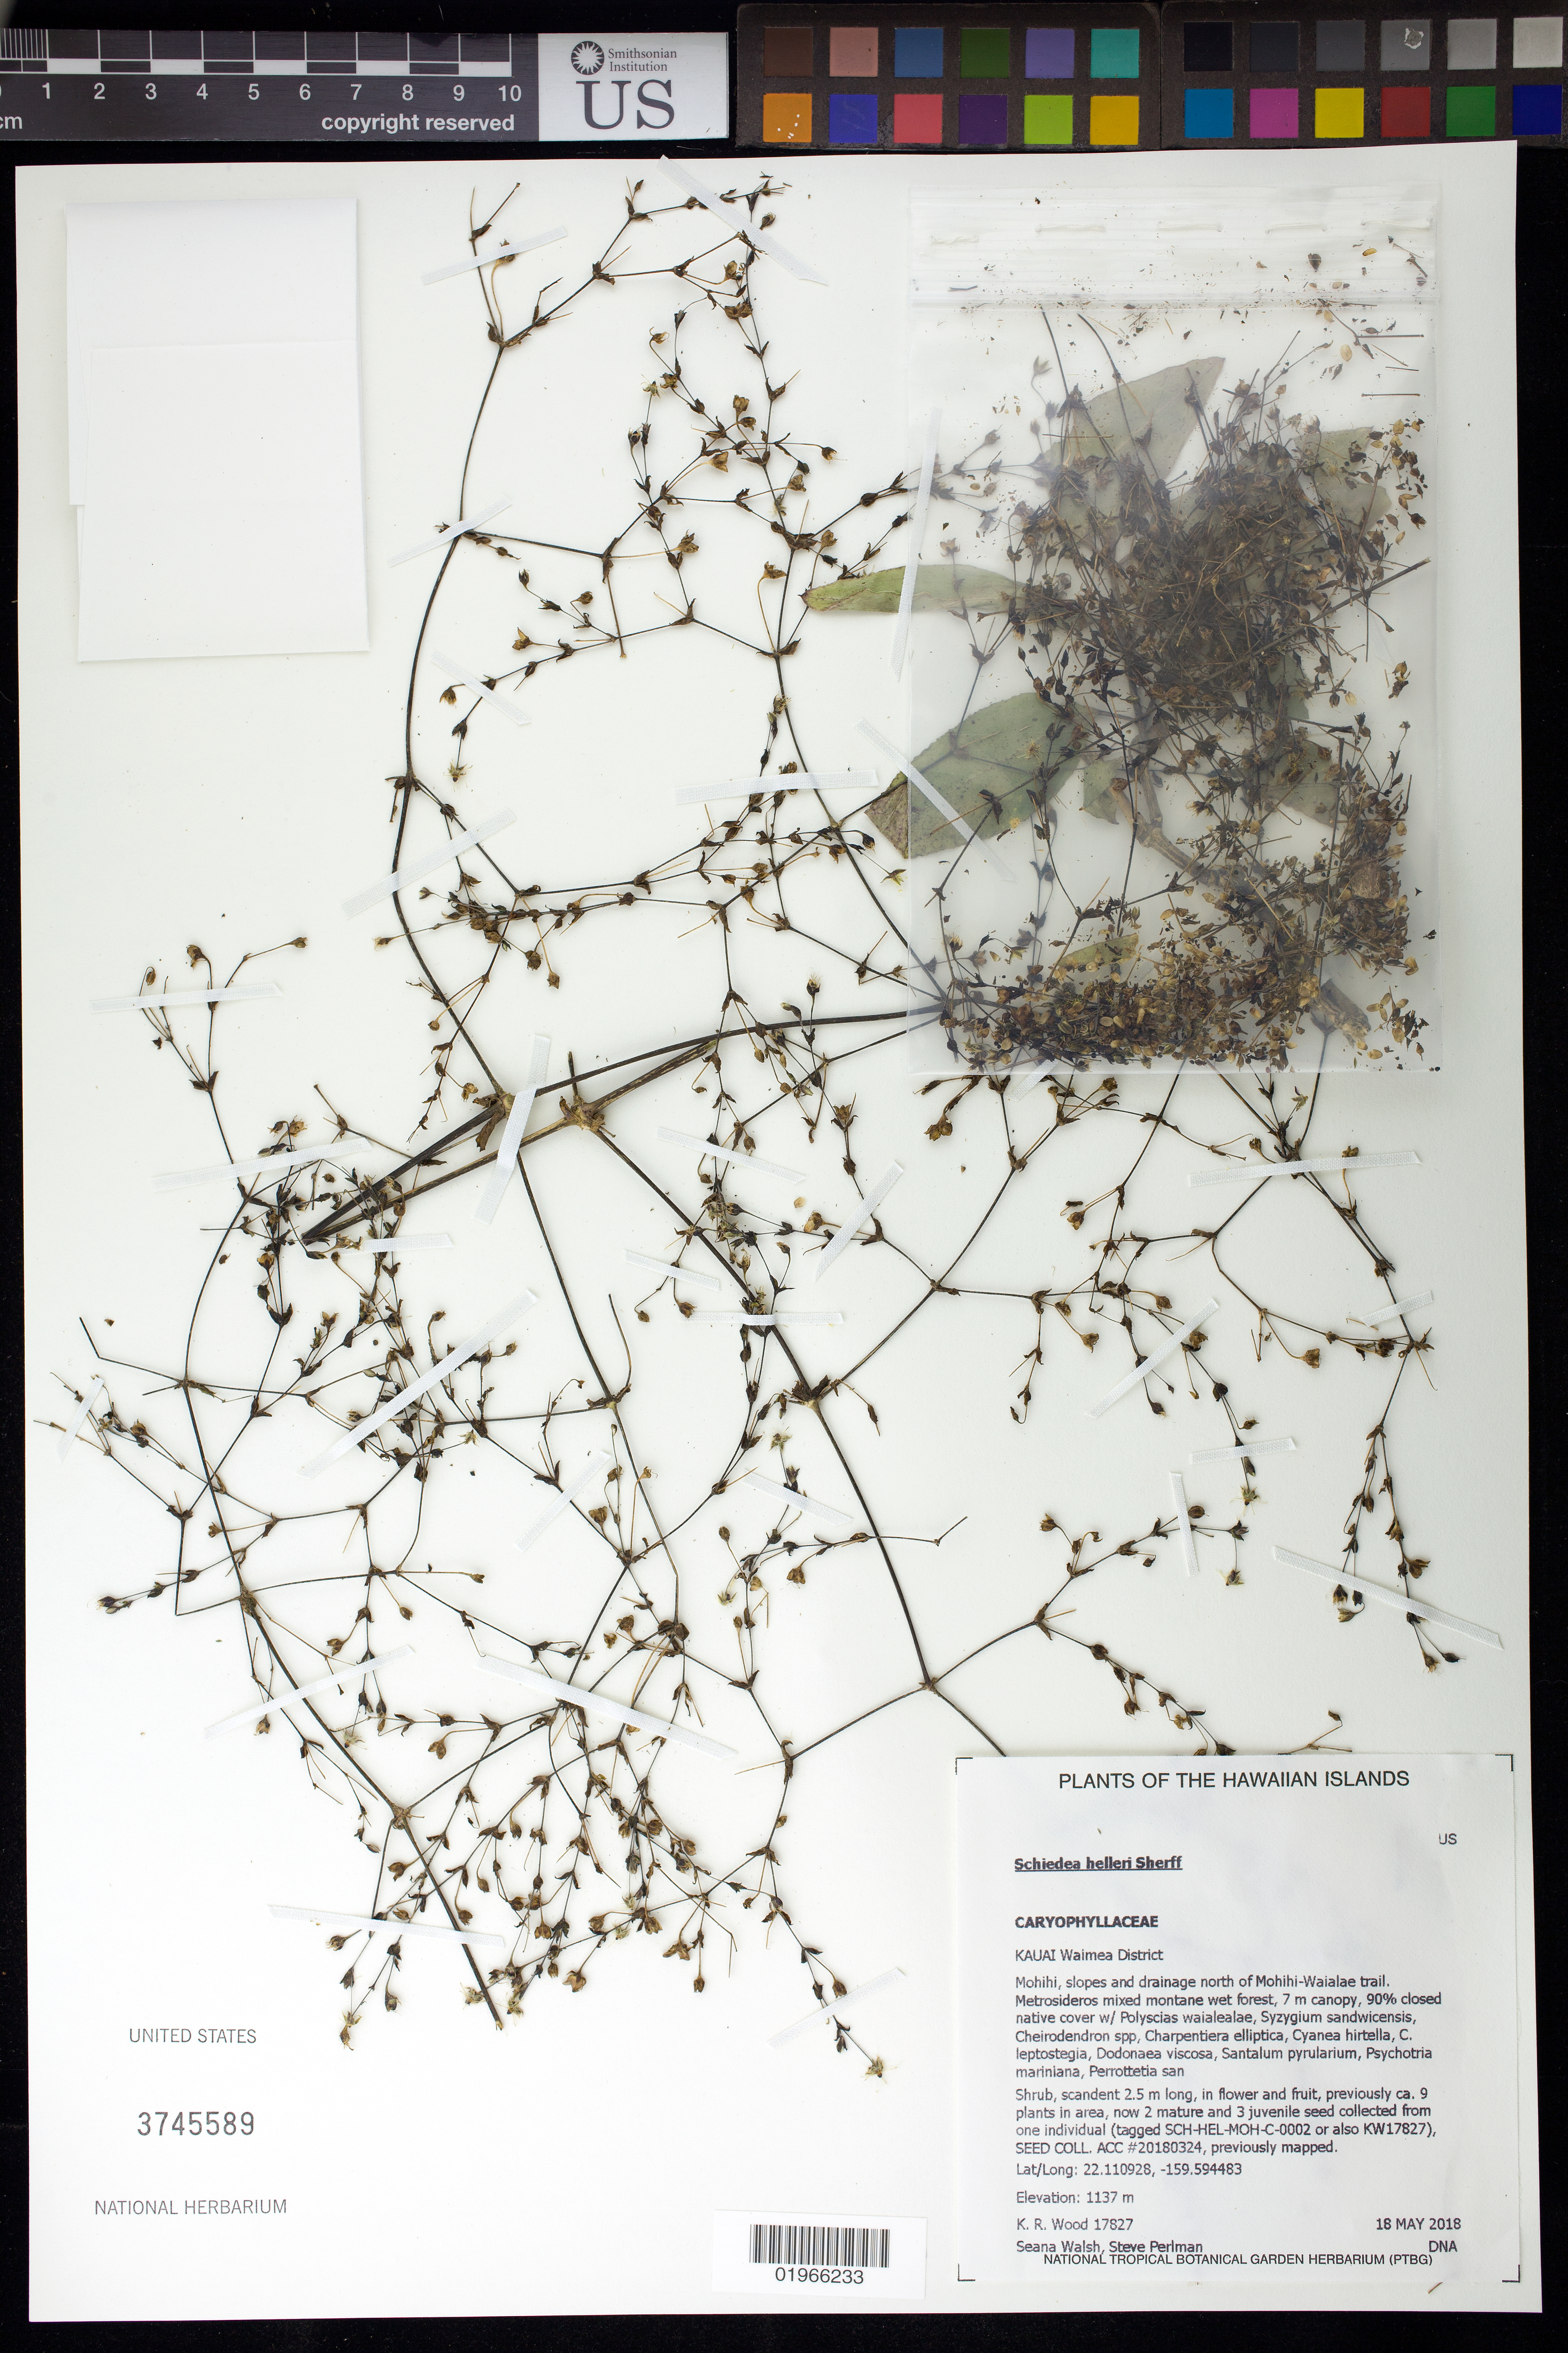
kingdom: Plantae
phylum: Tracheophyta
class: Magnoliopsida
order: Caryophyllales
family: Caryophyllaceae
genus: Schiedea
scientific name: Schiedea helleri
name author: Sherff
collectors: K. R. Wood, S. Walsh & S. P. Perlman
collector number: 17827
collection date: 2018-05-18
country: United States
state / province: Hawaii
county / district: Kauai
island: Kaua'i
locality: Waimea District, Mohihi, slopes and drainage north of Mohihi-Waialae trail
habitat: Mixed montane wet forest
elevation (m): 1137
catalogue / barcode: US 3745589